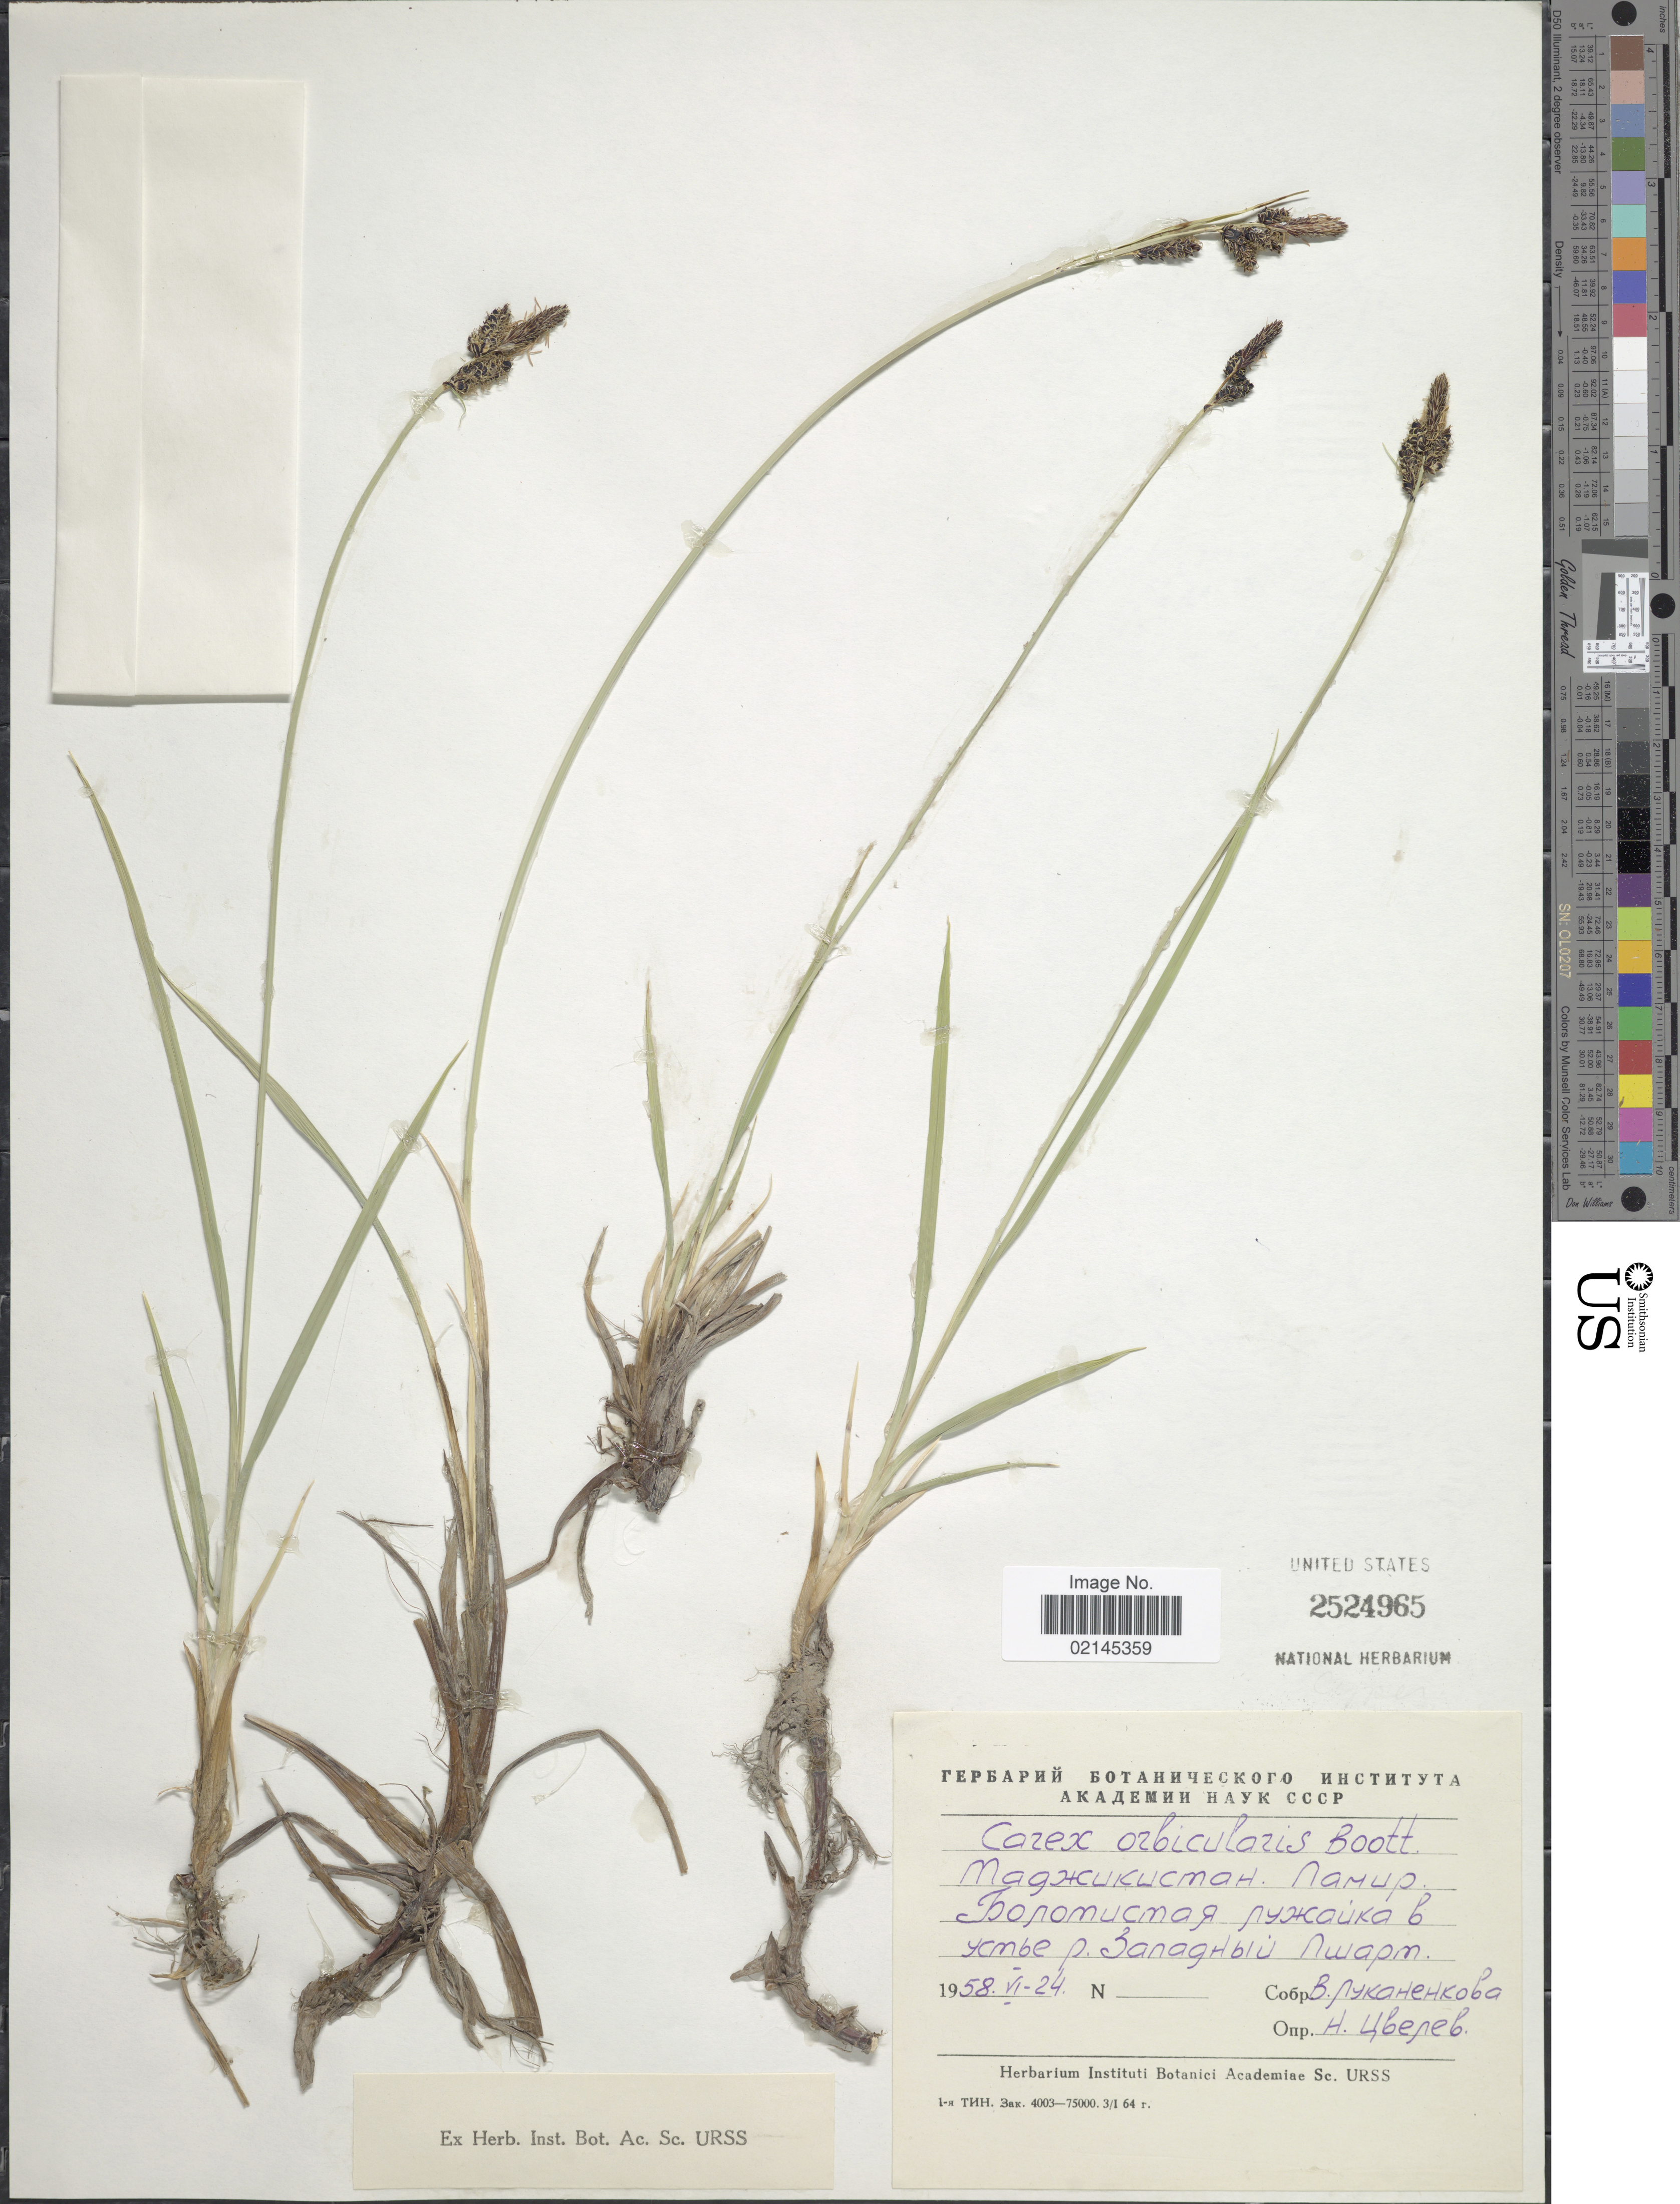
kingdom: Plantae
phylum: Tracheophyta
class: Liliopsida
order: Poales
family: Cyperaceae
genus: Carex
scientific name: Carex orbicularis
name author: Boott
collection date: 1958-06-24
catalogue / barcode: US 2524965